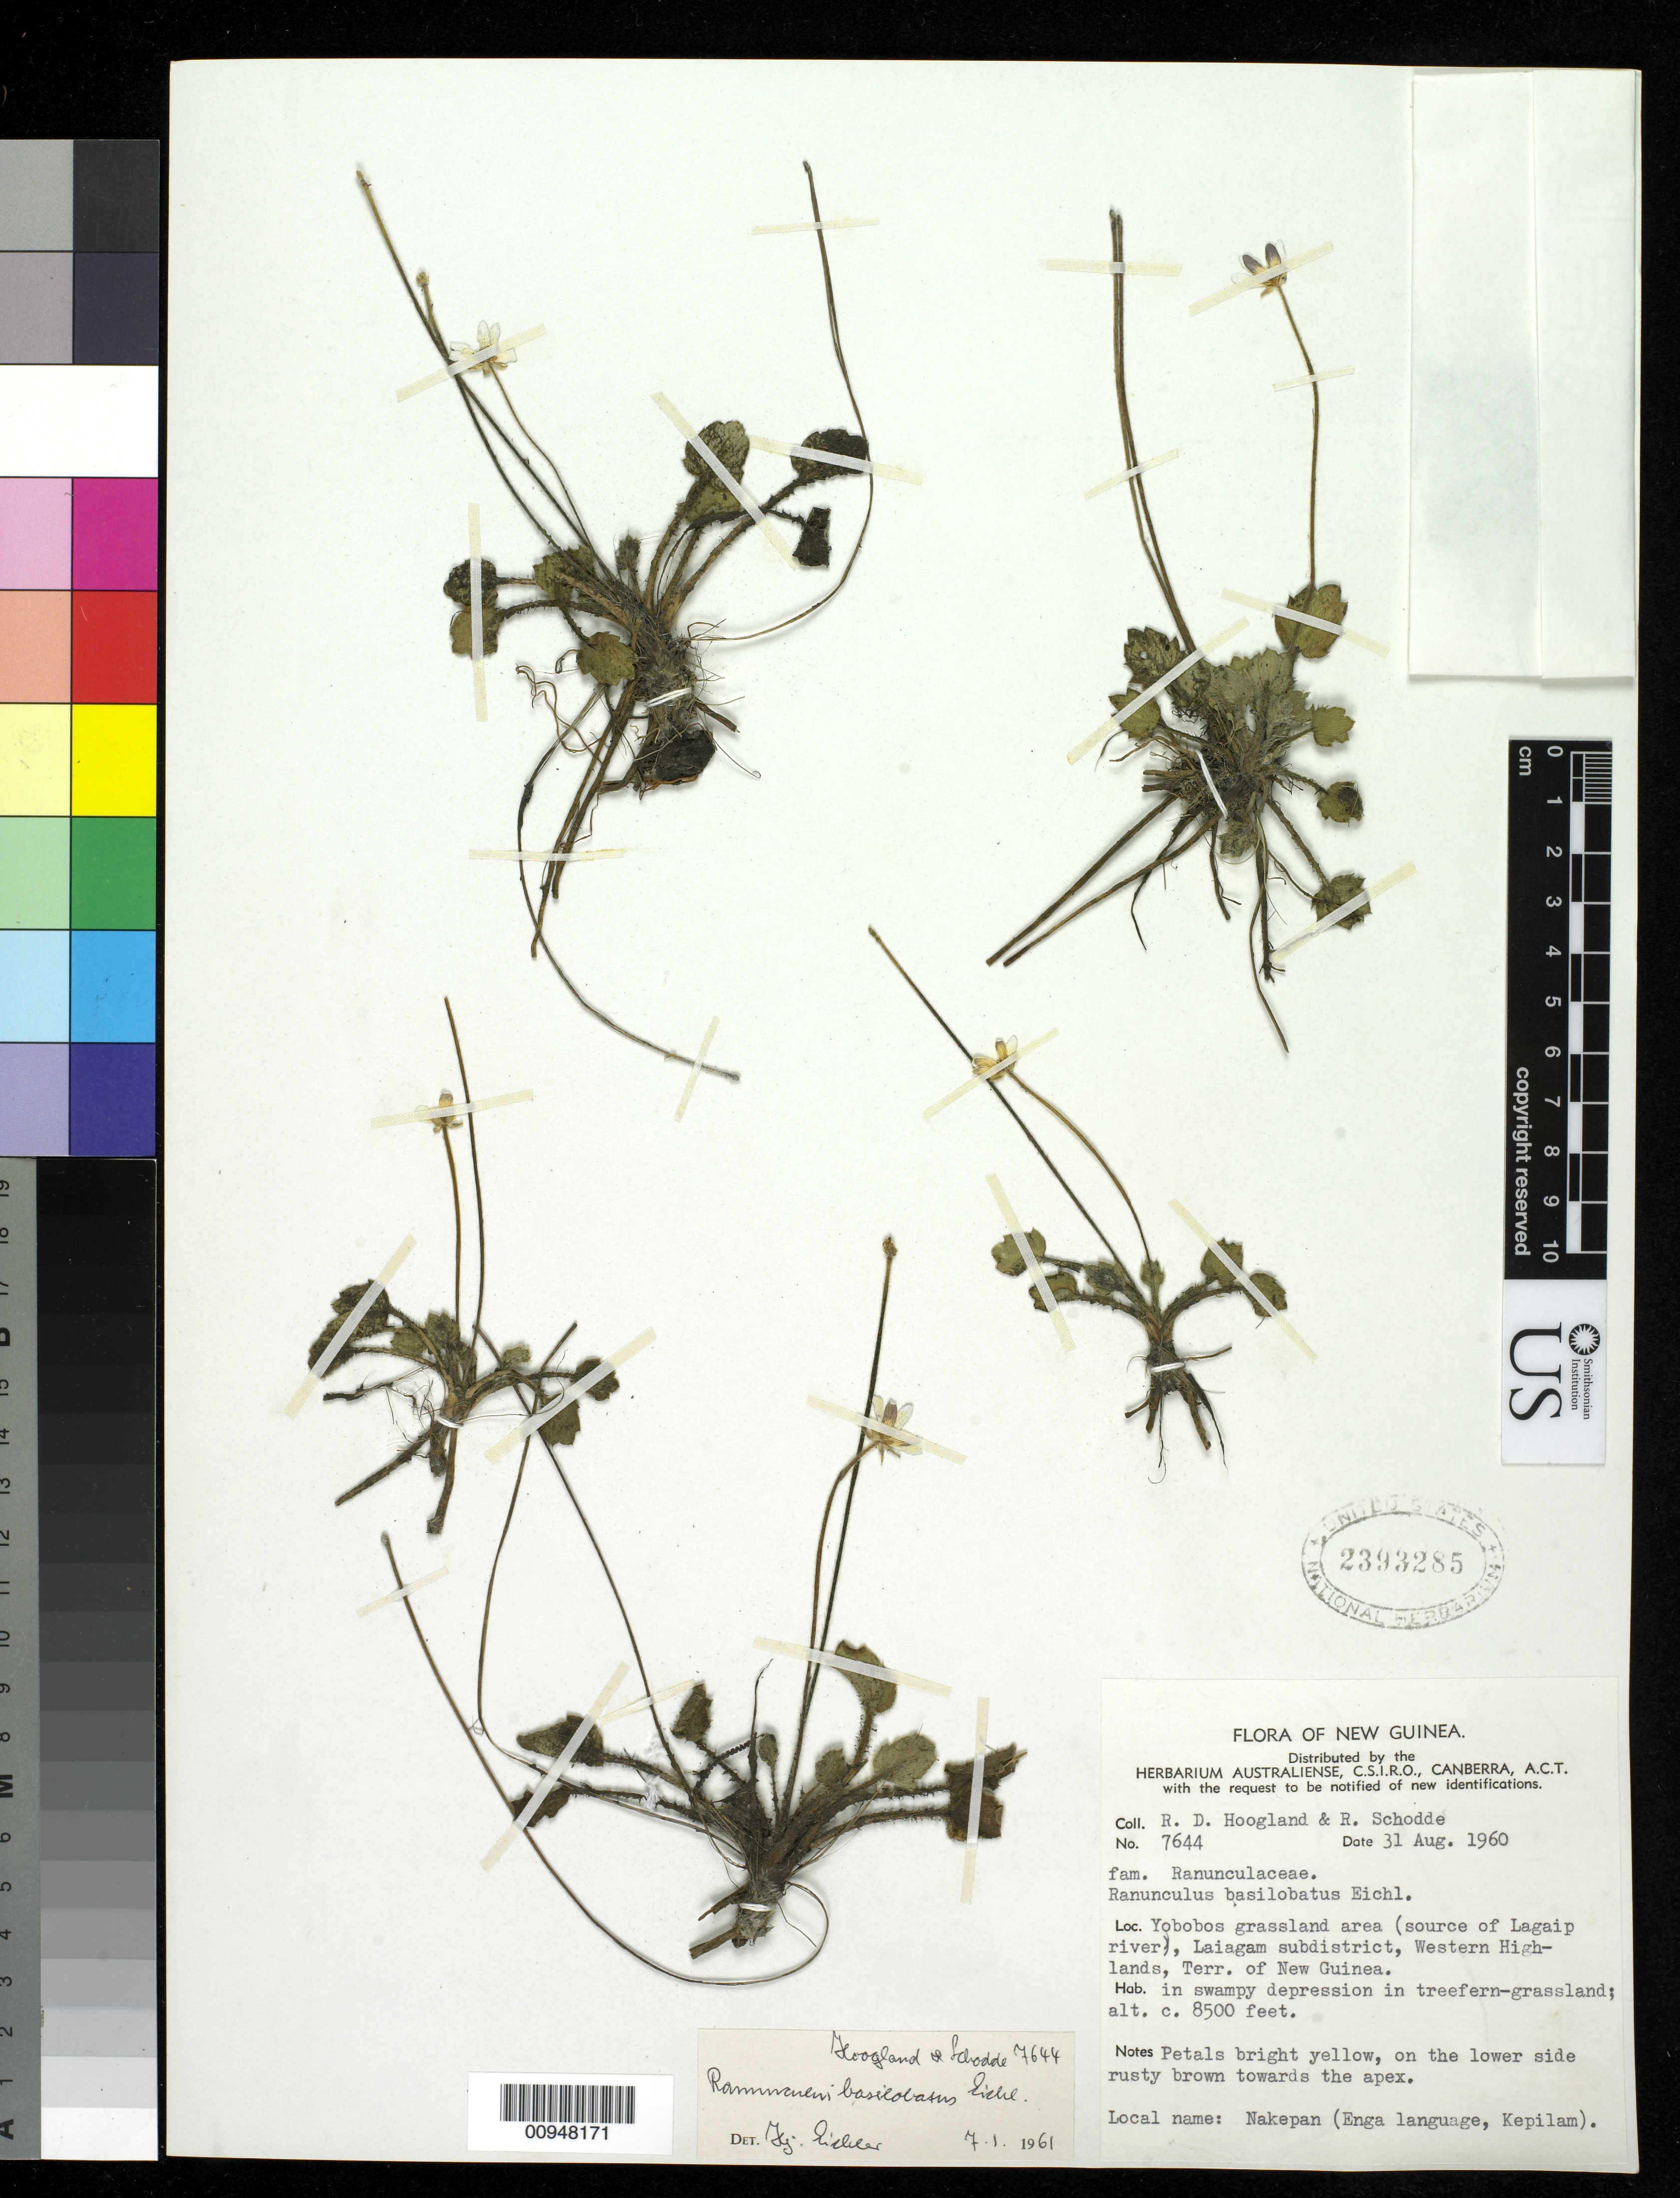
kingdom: Plantae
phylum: Tracheophyta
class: Magnoliopsida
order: Ranunculales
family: Ranunculaceae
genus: Ranunculus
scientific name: Ranunculus basilobatus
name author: H. Eichler ex P. Royen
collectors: R. D. Hoogland & R. Schodde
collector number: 7644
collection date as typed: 31 Aug 1960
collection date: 1960-08-31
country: Papua New Guinea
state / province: Enga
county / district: Laiagam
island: New Guinea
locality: Yobobos grassland area (source of Lagaip River)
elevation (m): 2591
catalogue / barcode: US 2393285